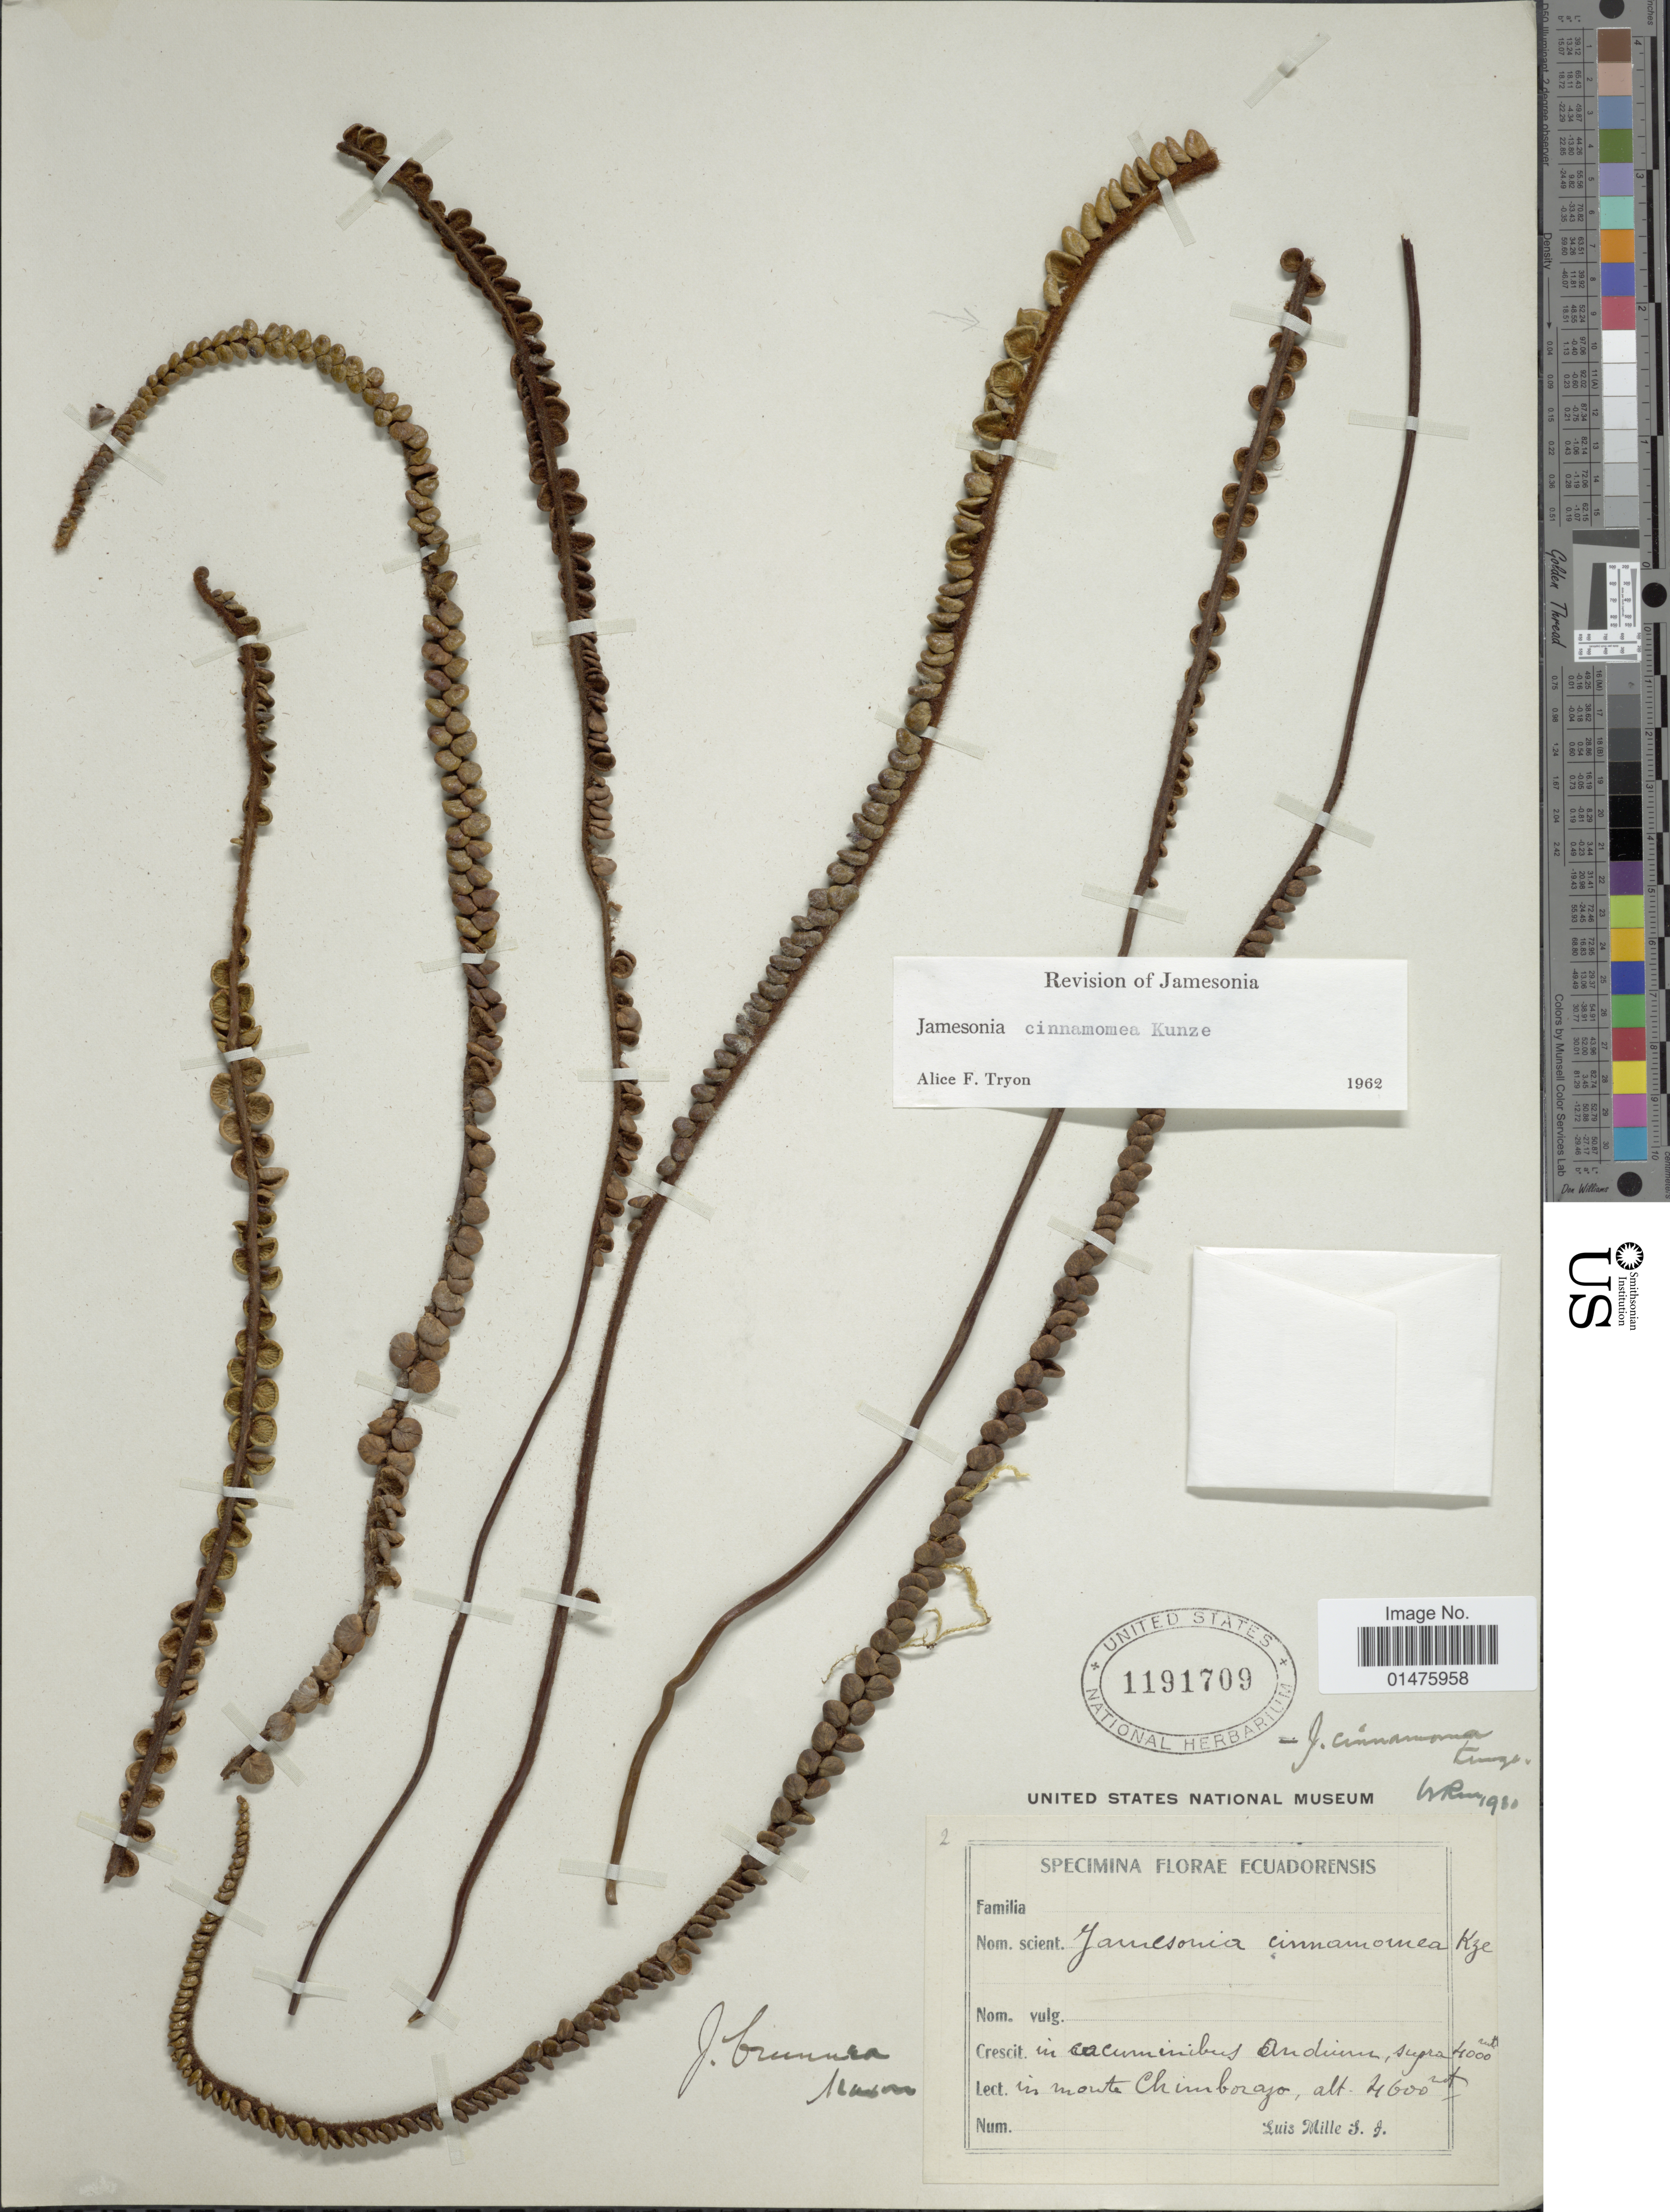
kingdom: Plantae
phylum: Tracheophyta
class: Polypodiopsida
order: Polypodiales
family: Pteridaceae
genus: Jamesonia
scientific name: Jamesonia cinnamomea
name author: Kunze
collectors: L. Mille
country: Ecuador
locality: In monte Chimborazo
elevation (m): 4600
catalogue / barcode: US 1191709